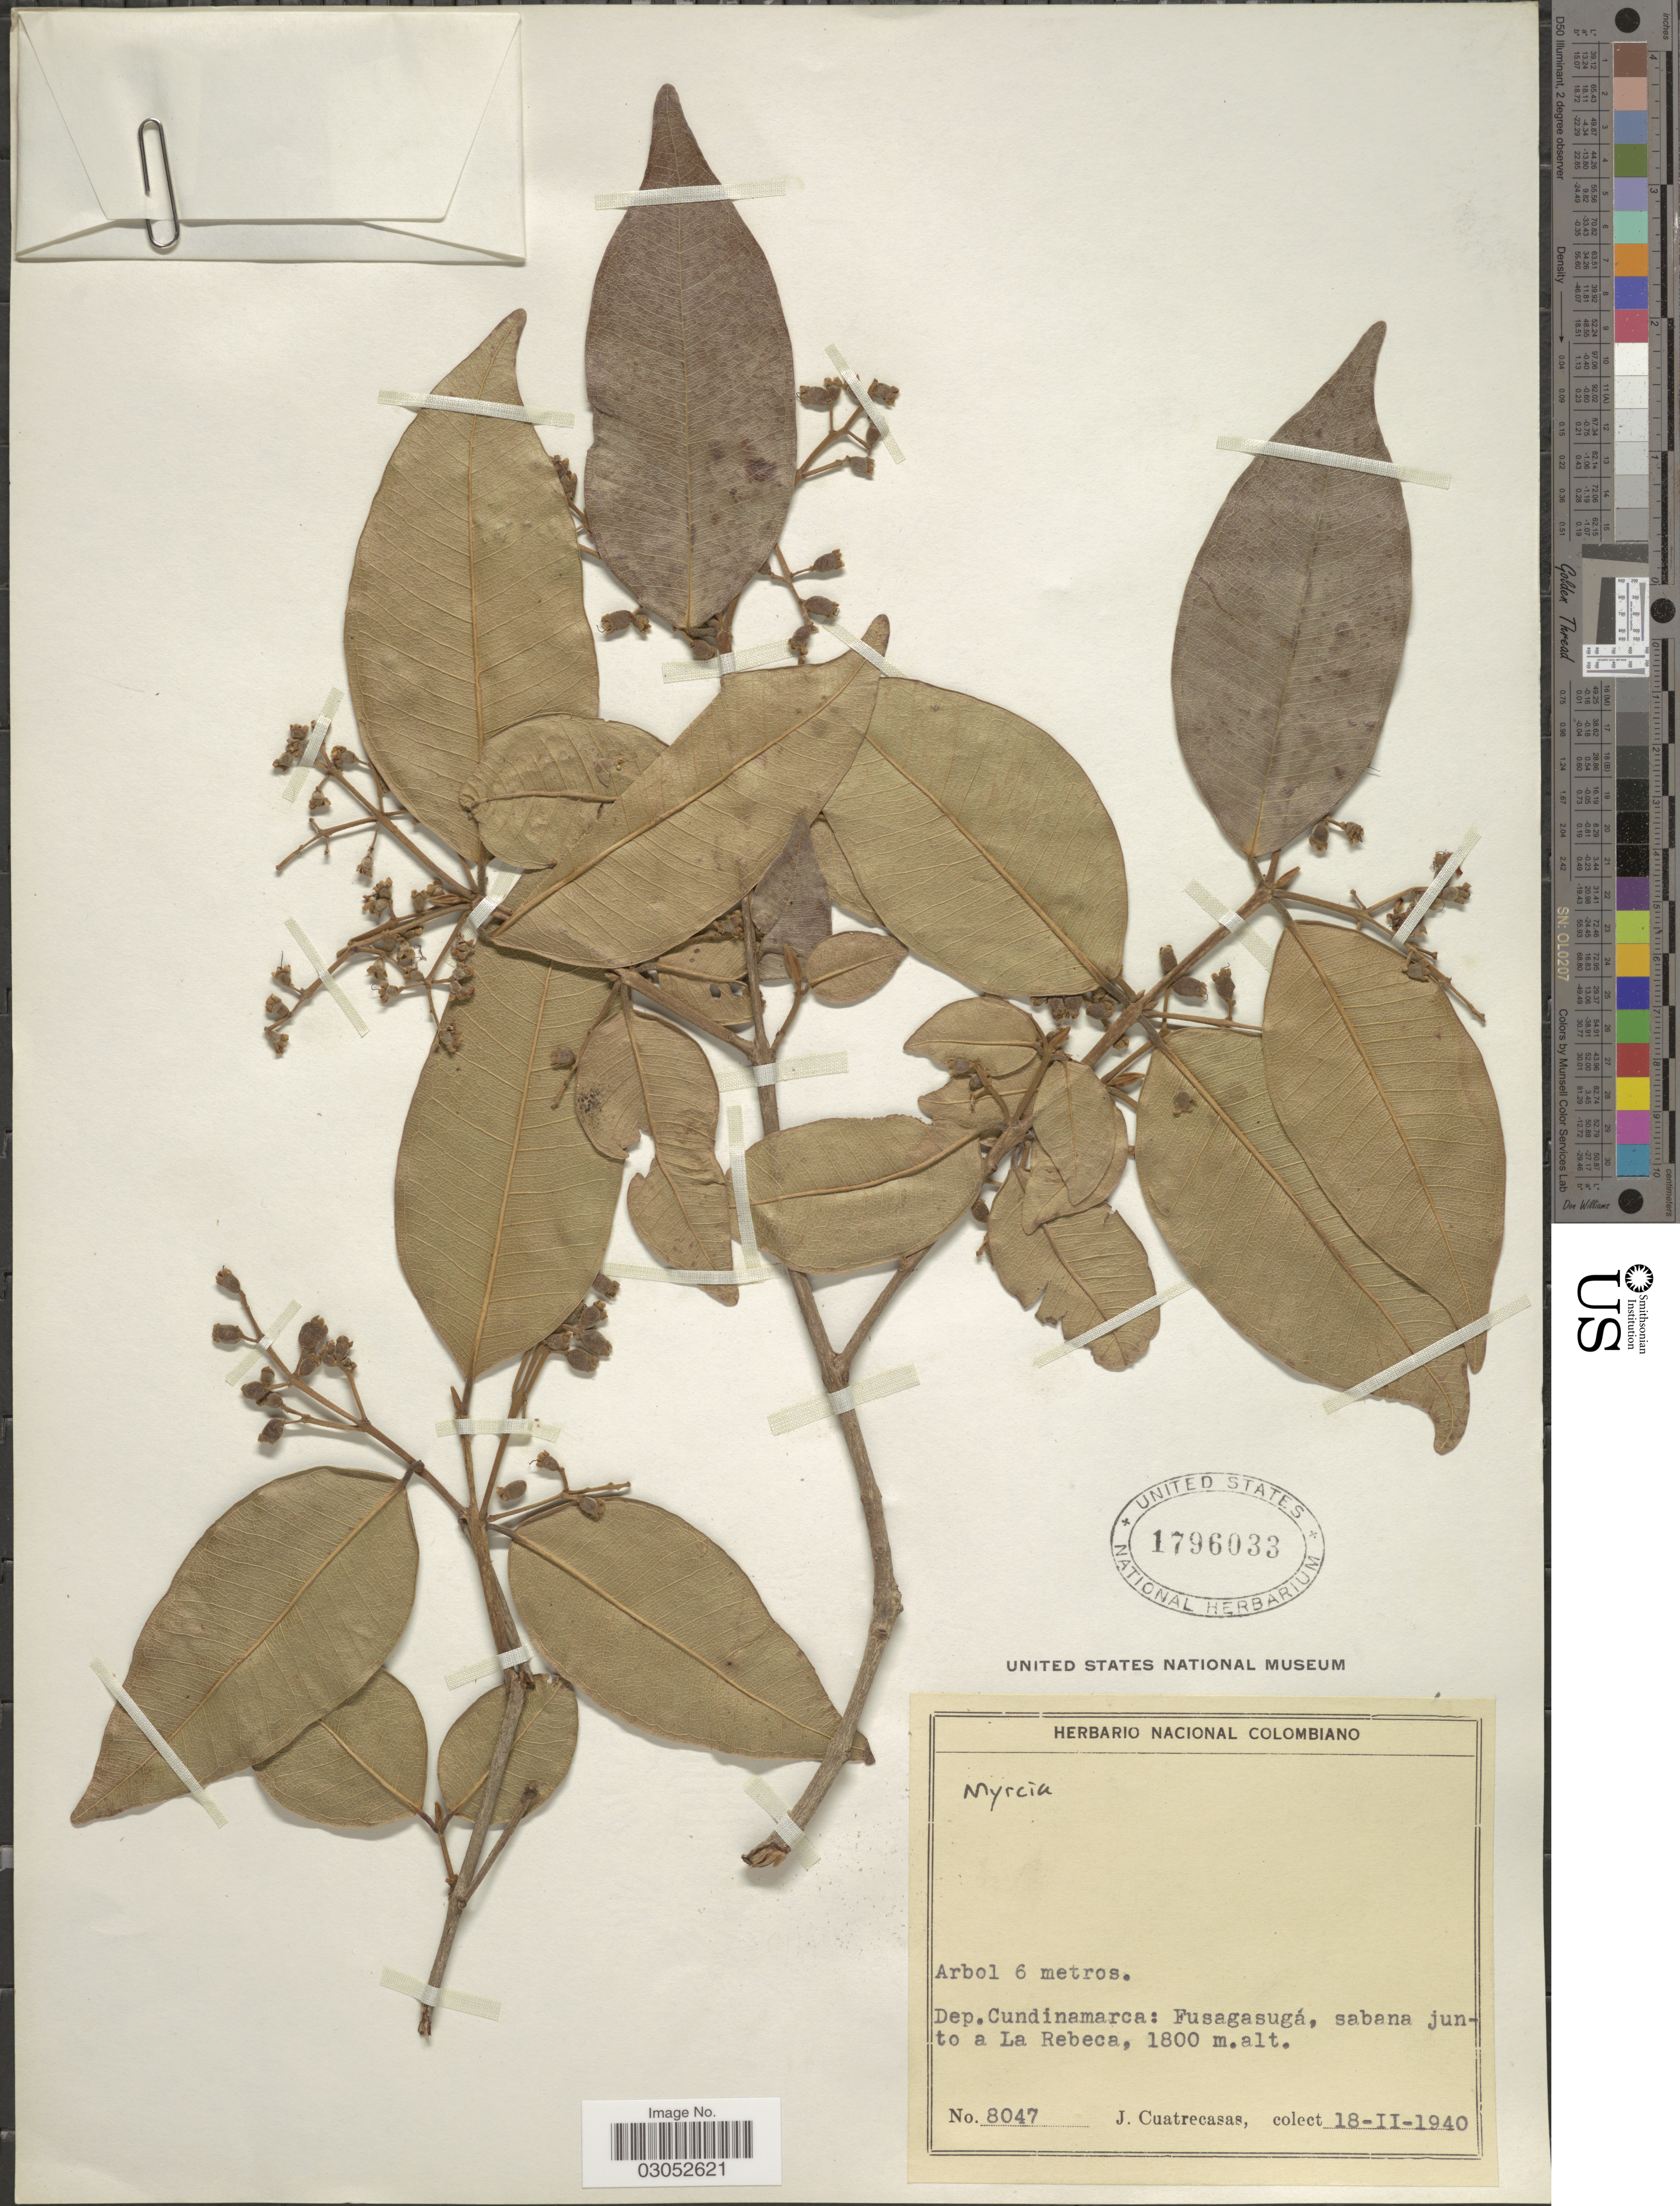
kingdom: Plantae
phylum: Tracheophyta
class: Magnoliopsida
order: Myrtales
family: Myrtaceae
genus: Myrcia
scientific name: Myrcia sp.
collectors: J. Cuatrecasas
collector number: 8047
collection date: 1940-02-18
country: Colombia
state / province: Cundinamarca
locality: Dep. Cundinamarca: Fusgasugá, sabana junto a La Rebeca.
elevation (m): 1800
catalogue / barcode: US 1796033